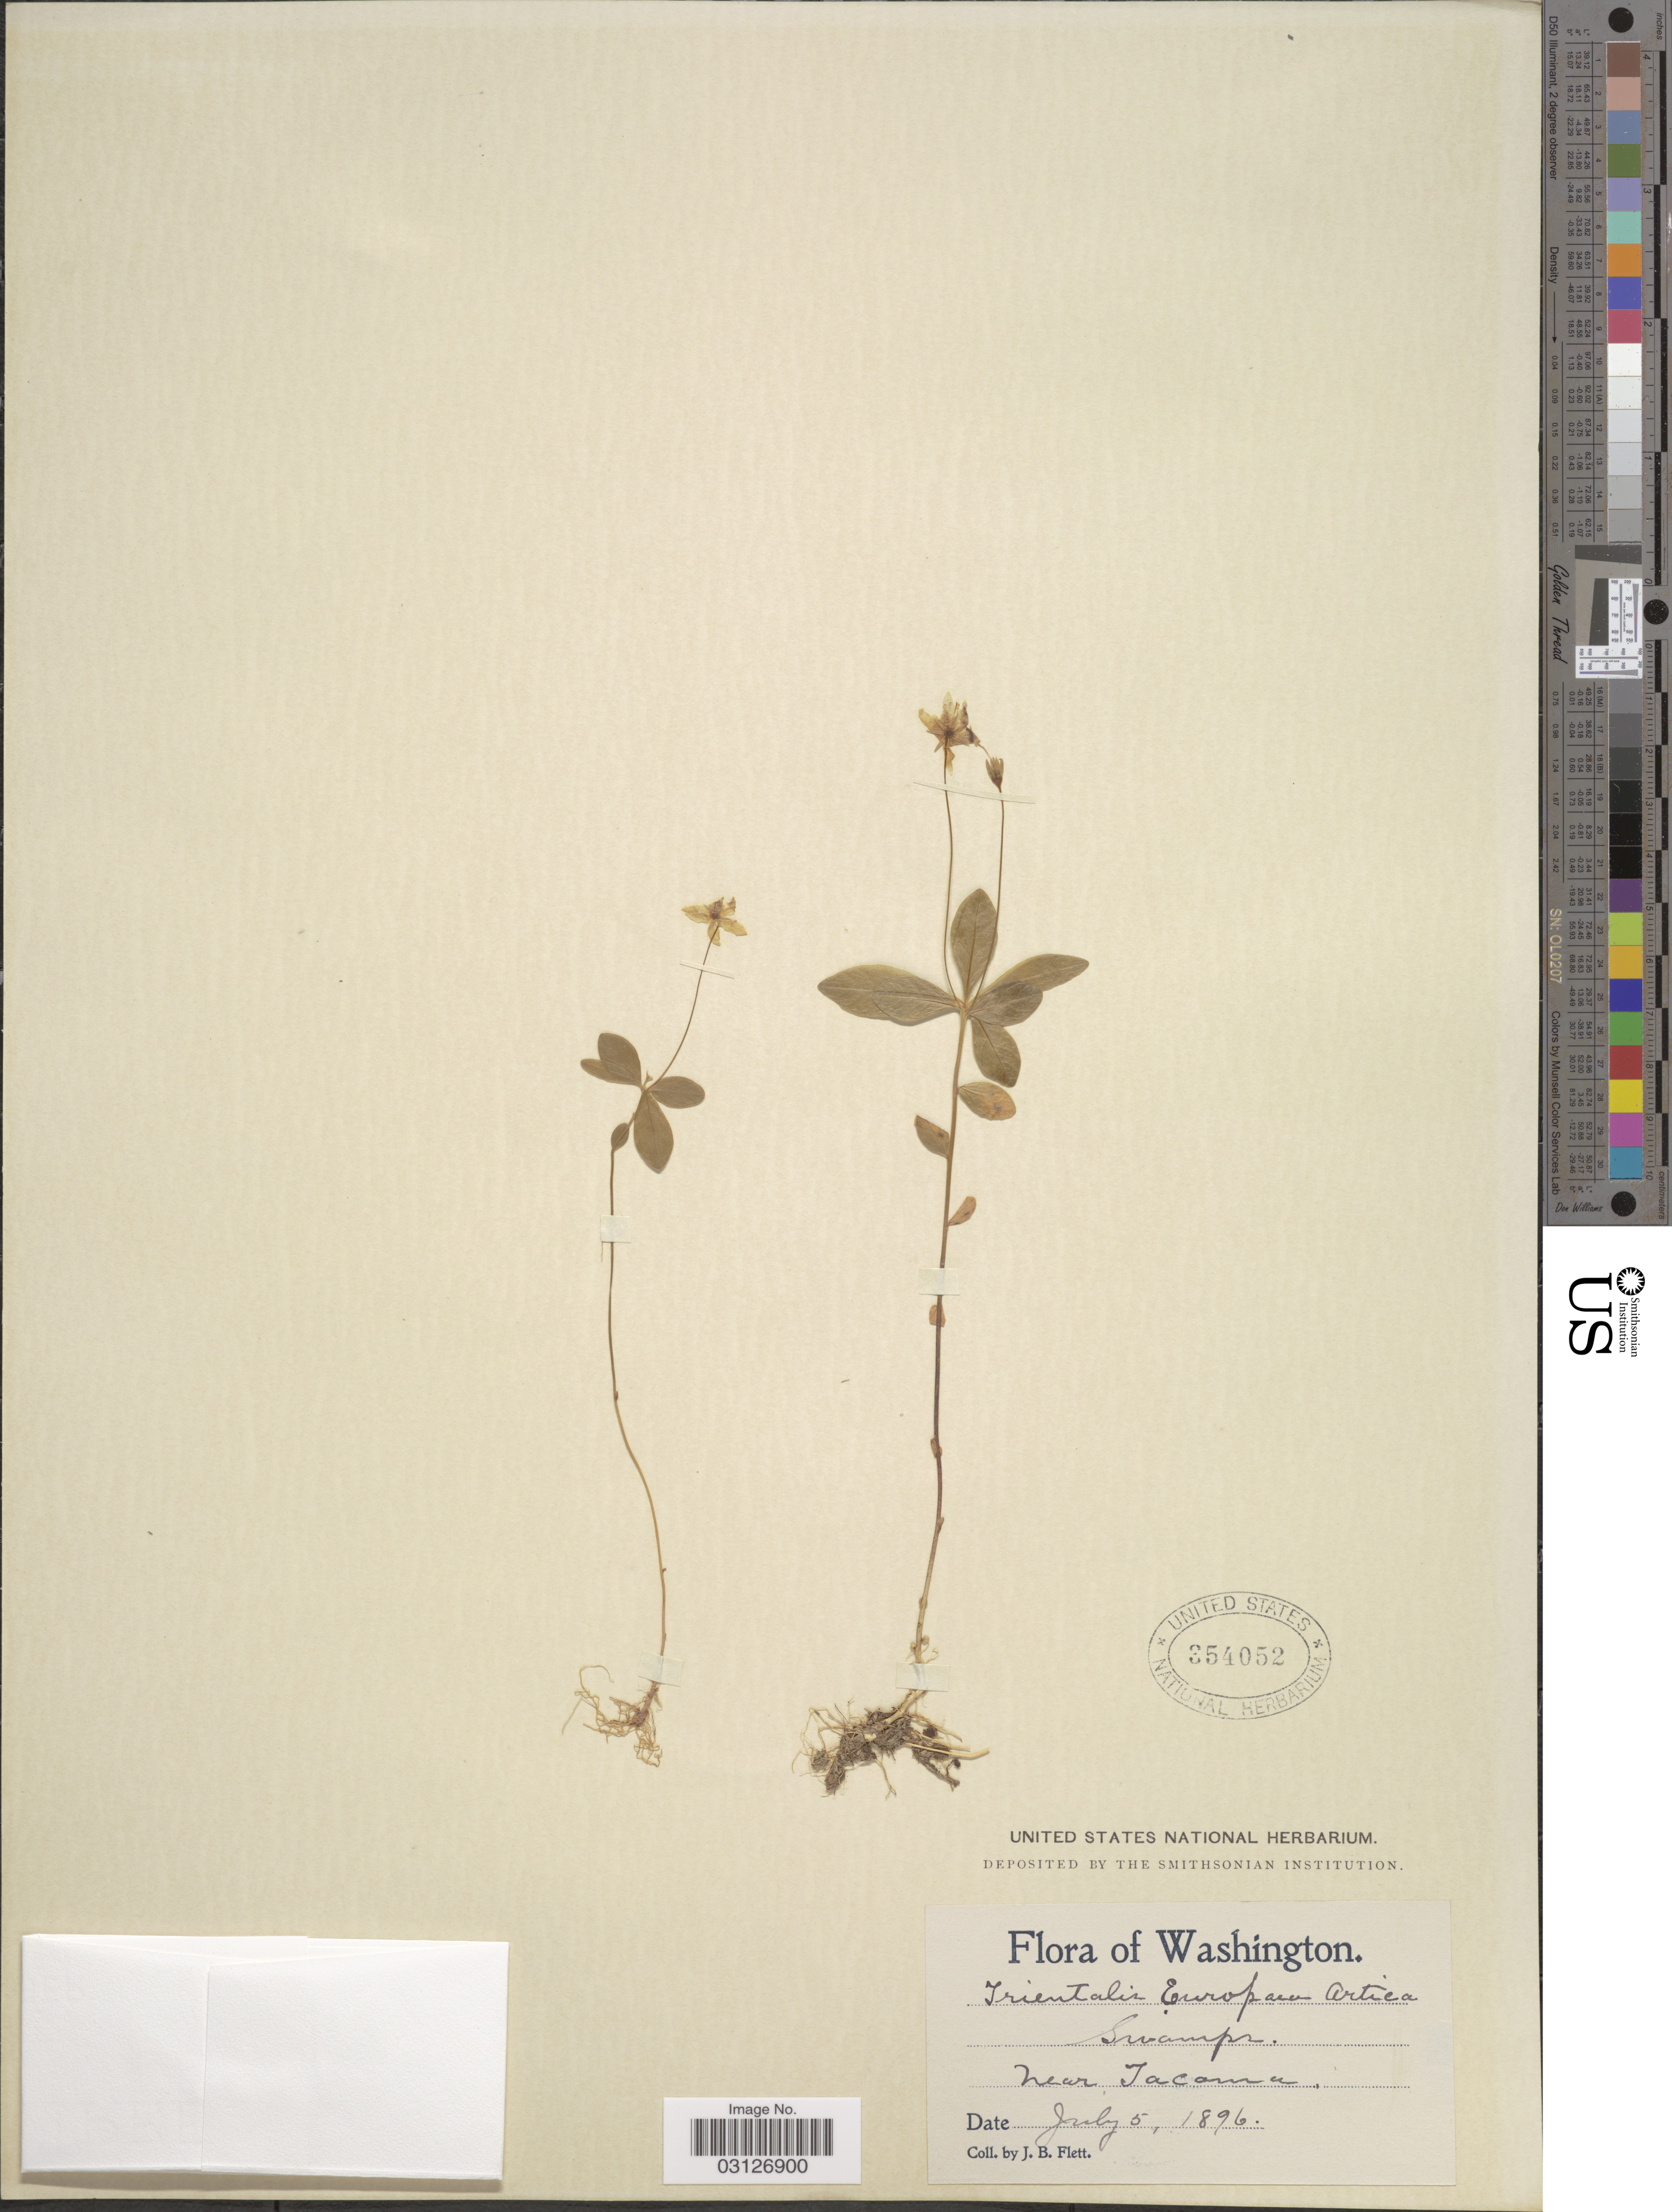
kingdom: Plantae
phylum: Tracheophyta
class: Magnoliopsida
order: Ericales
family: Primulaceae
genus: Trientalis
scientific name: Trientalis arctica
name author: Fisch. ex Hook.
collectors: J. Flett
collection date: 1896-07-05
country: United States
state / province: Washington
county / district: Pierce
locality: Near Tacoma.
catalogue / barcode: US 354052